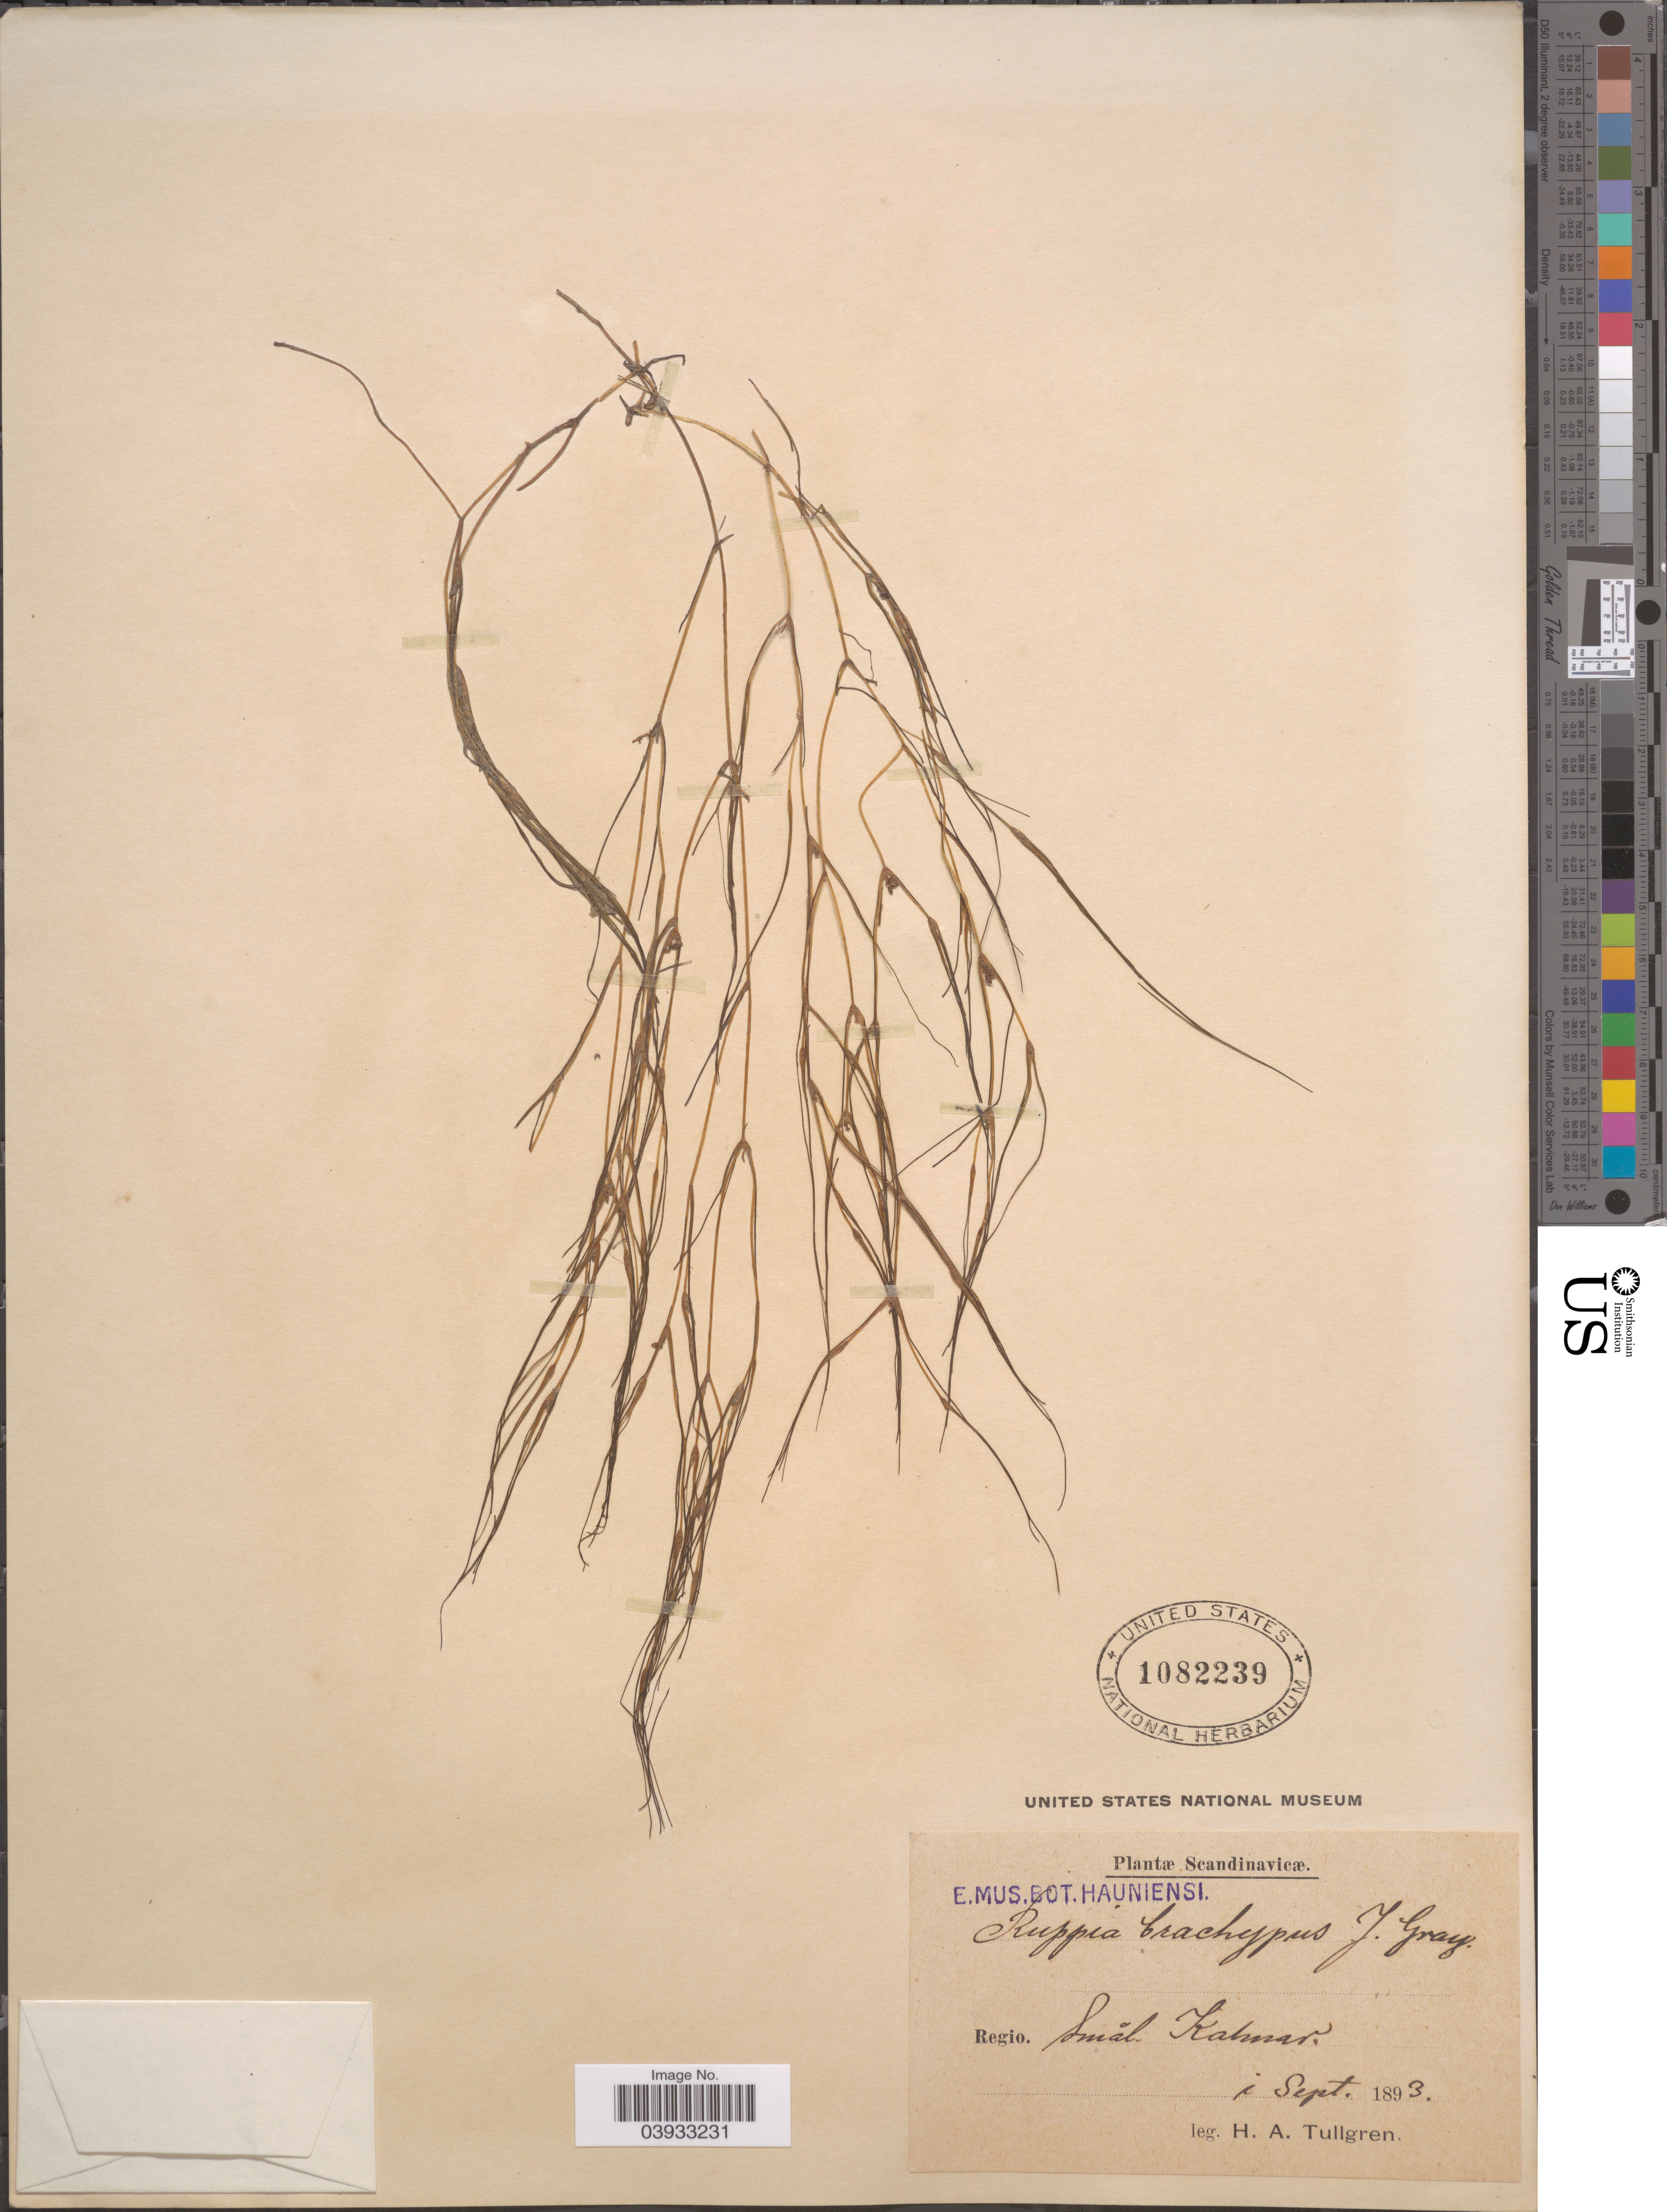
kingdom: Plantae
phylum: Tracheophyta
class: Liliopsida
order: Alismatales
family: Ruppiaceae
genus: Ruppia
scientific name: Ruppia brachypus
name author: J. Gay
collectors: H. Tullgren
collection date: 1893-09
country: Sweden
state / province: Kalmar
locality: Scandinavicæ. Regio. Smål Kalmar.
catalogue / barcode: US 1082239